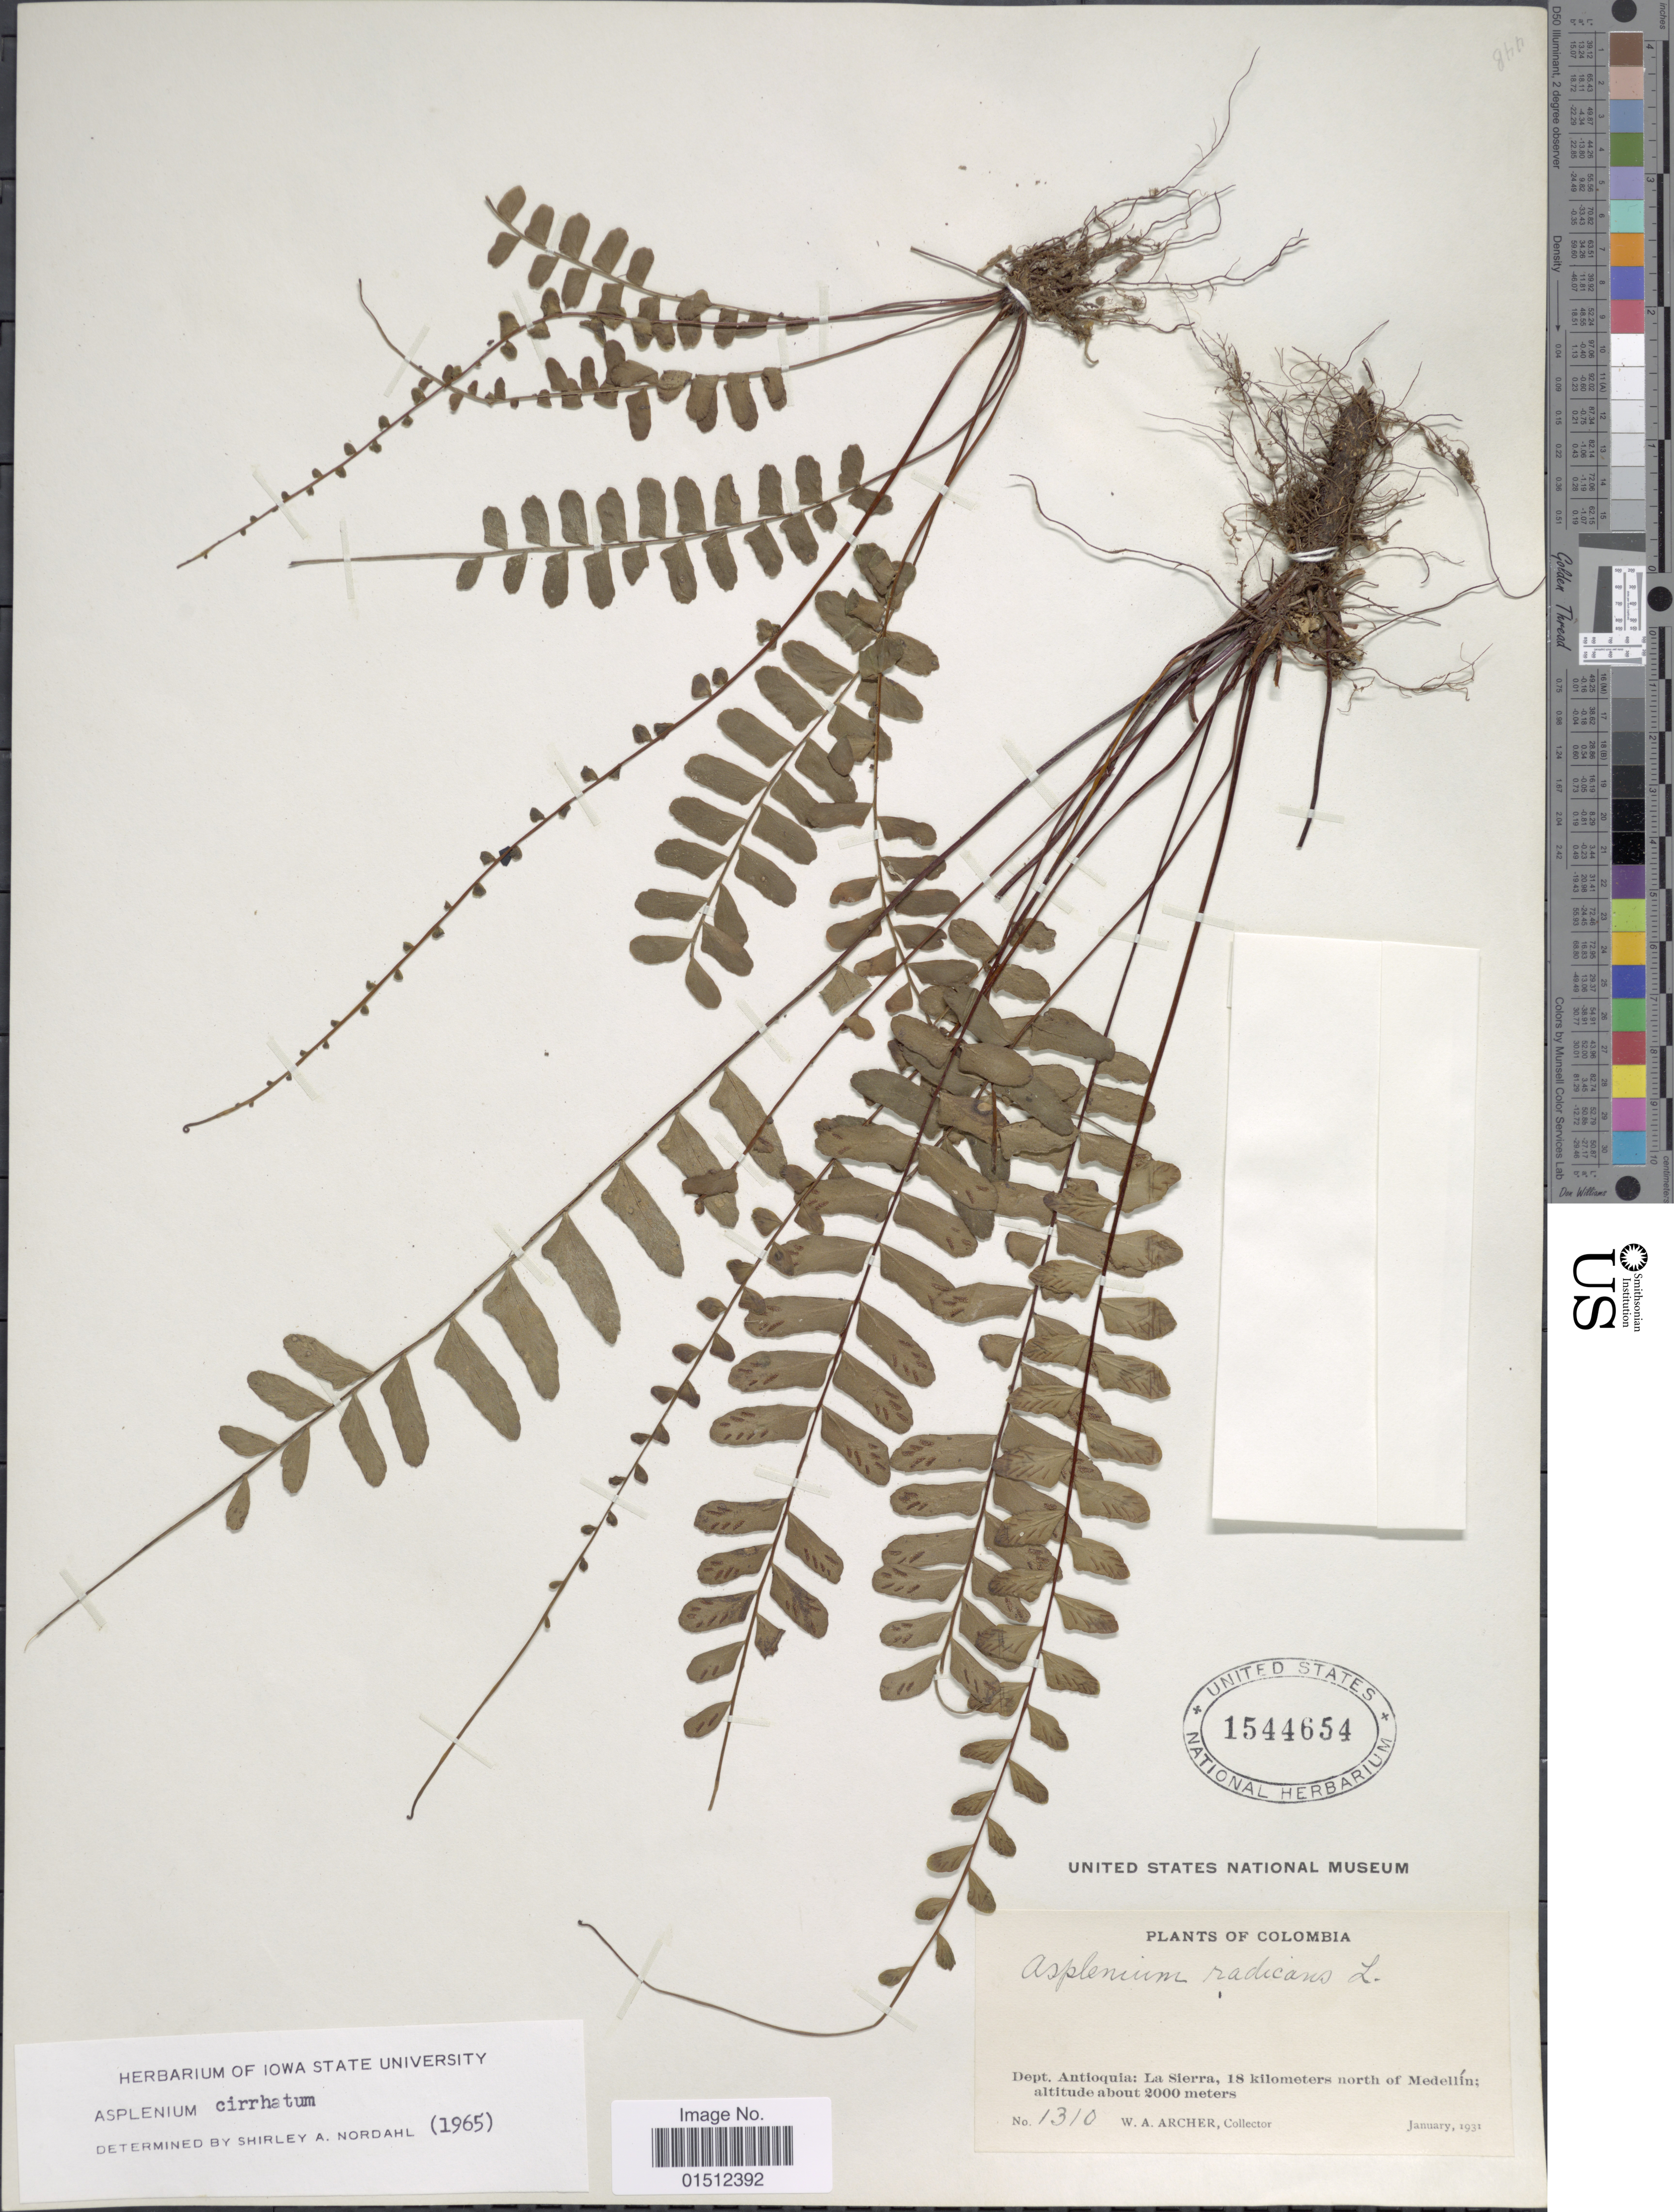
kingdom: Plantae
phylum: Tracheophyta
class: Polypodiopsida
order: Polypodiales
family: Aspleniaceae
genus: Asplenium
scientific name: Asplenium radicans var. cirrhatum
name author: (Rich. ex Willd.) Rosenst.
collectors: W. A. Archer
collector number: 1310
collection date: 1931-01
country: Colombia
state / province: Antioquia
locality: Colombia, Dept. Antioquia: La Sierra, 18 kilometers north of Medellin.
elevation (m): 2000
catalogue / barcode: US 1544654